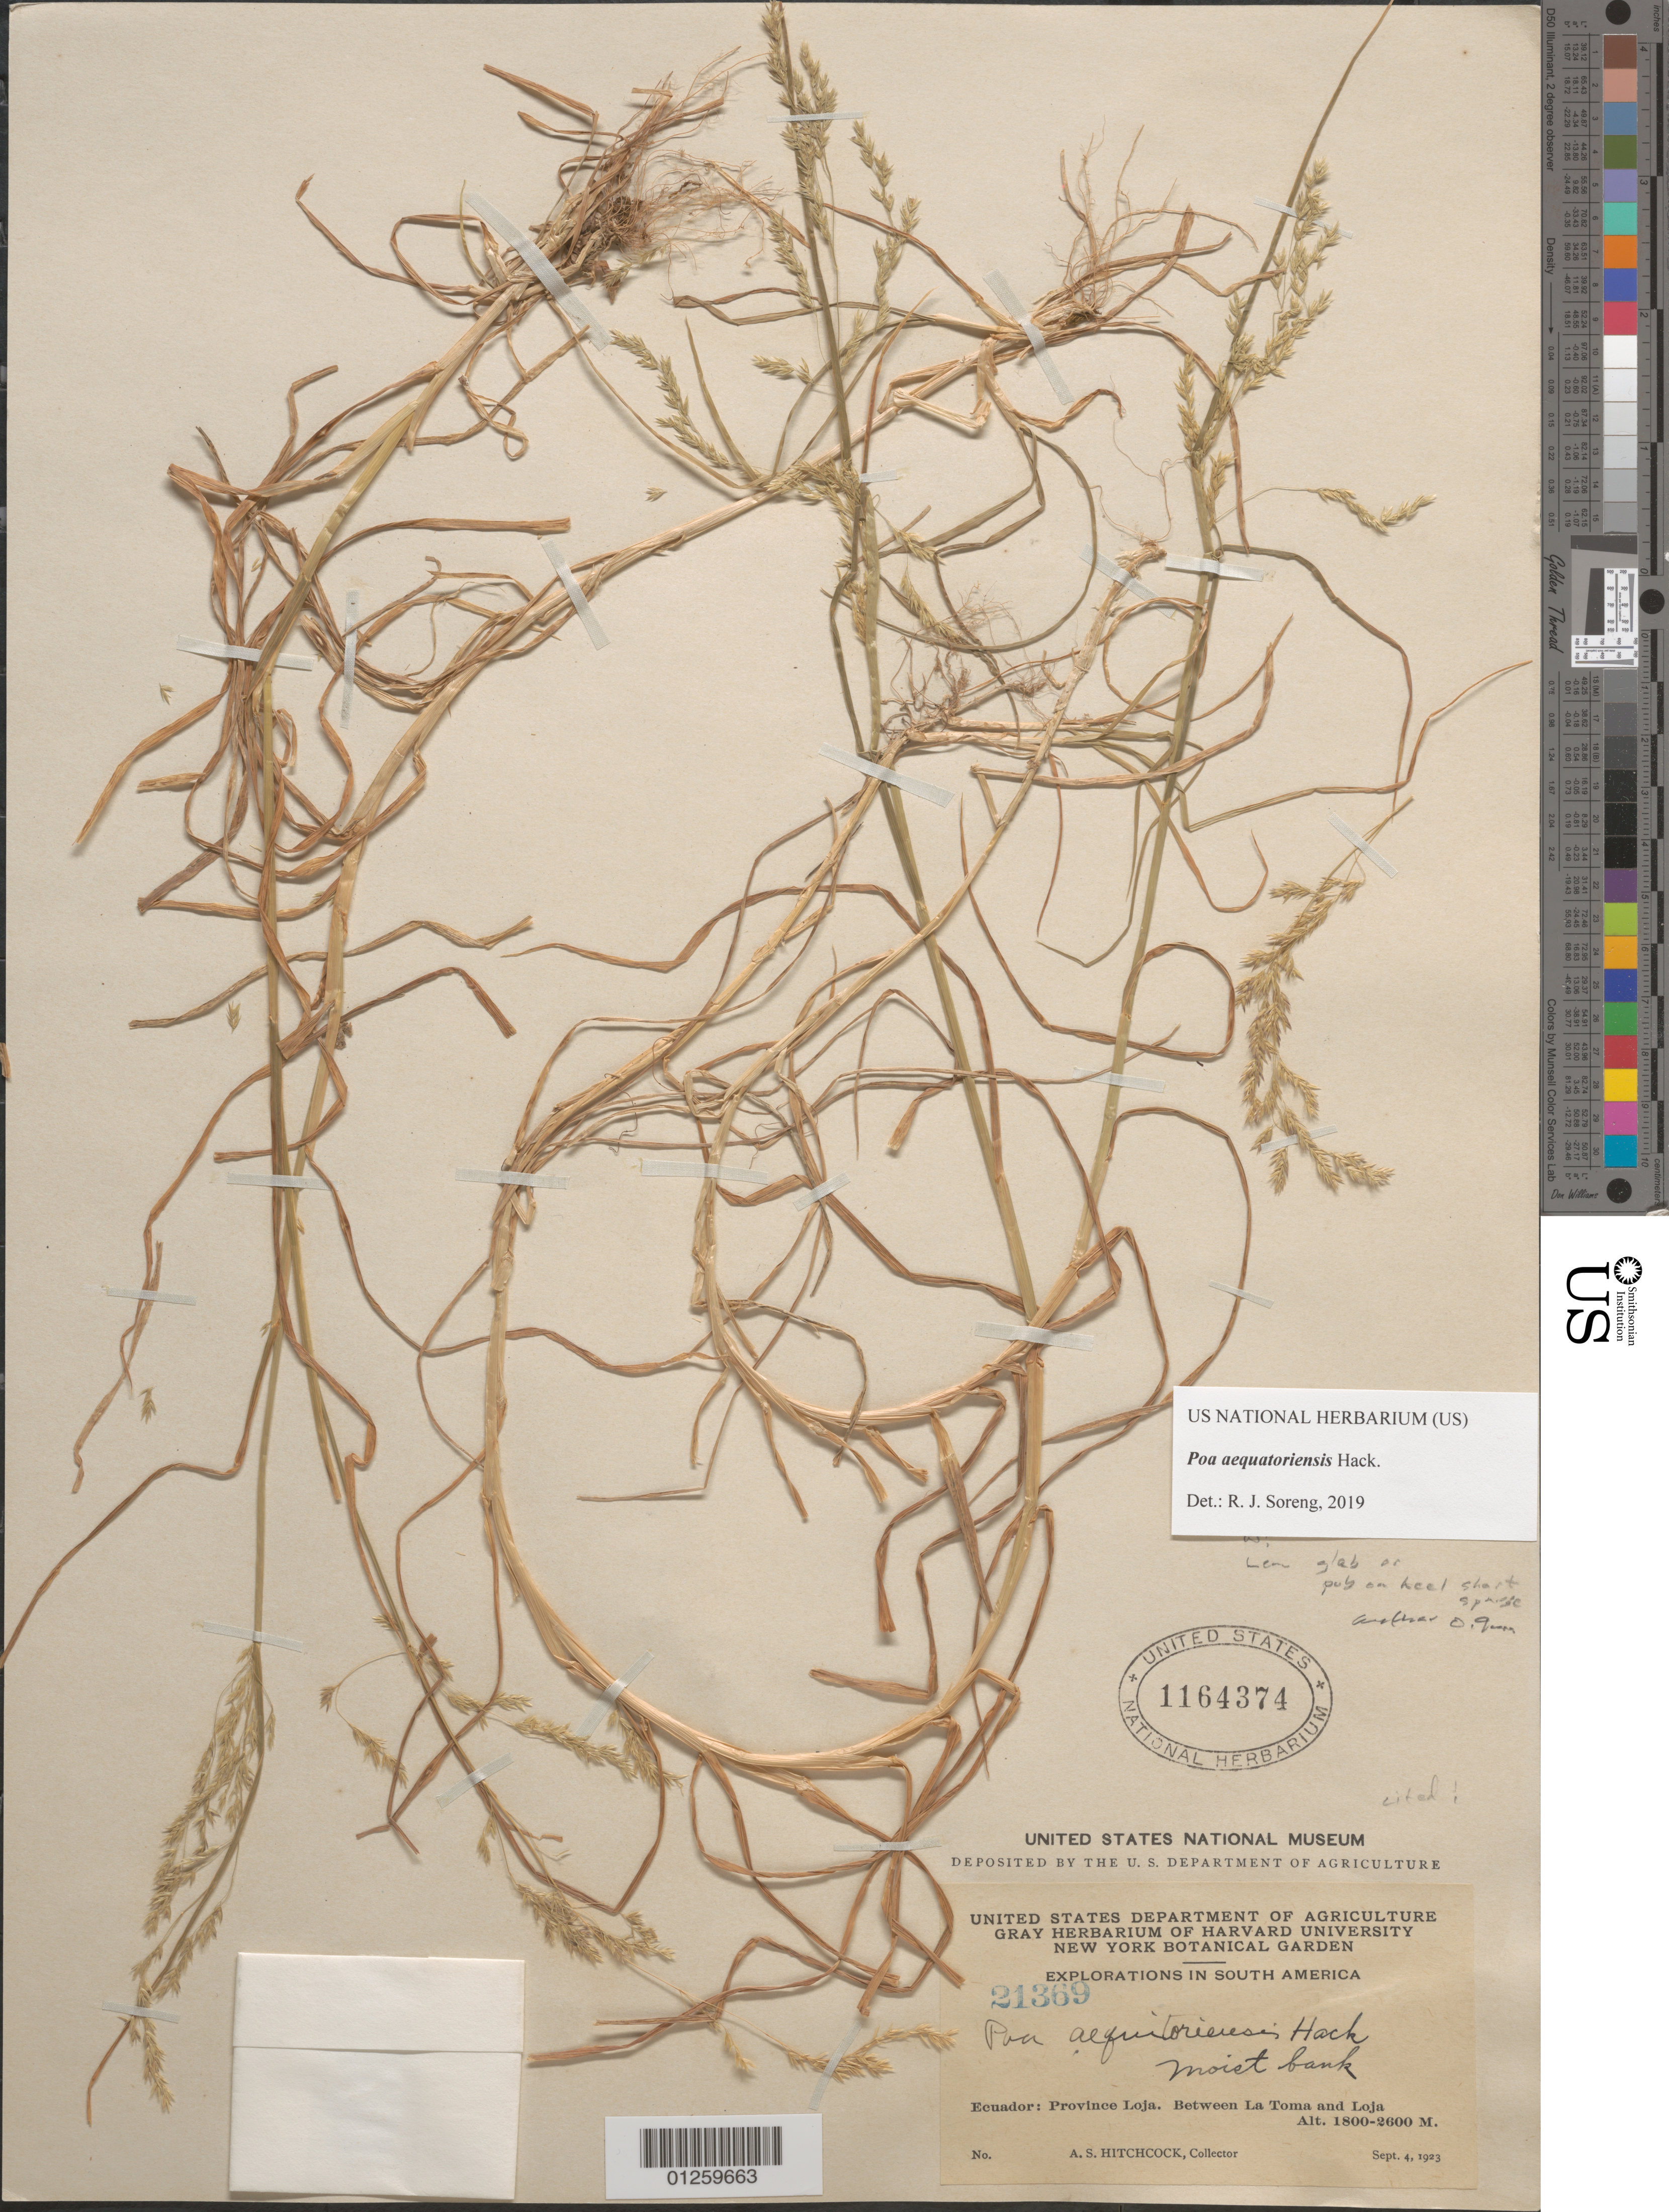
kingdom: Plantae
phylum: Tracheophyta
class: Liliopsida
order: Poales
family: Poaceae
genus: Poa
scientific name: Poa aequatoriensis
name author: Hack.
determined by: Soreng, Robert J., Research Associate (BOT), Smithsonian Institution - National Museum of Natural History (UNITED STATES)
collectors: A. S. Hitchcock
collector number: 21369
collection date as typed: Sept. 4, 1923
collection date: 1923-09-04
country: Ecuador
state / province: Loja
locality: Between La Toma and Loja.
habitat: moist bank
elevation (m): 1800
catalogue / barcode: US 1164374